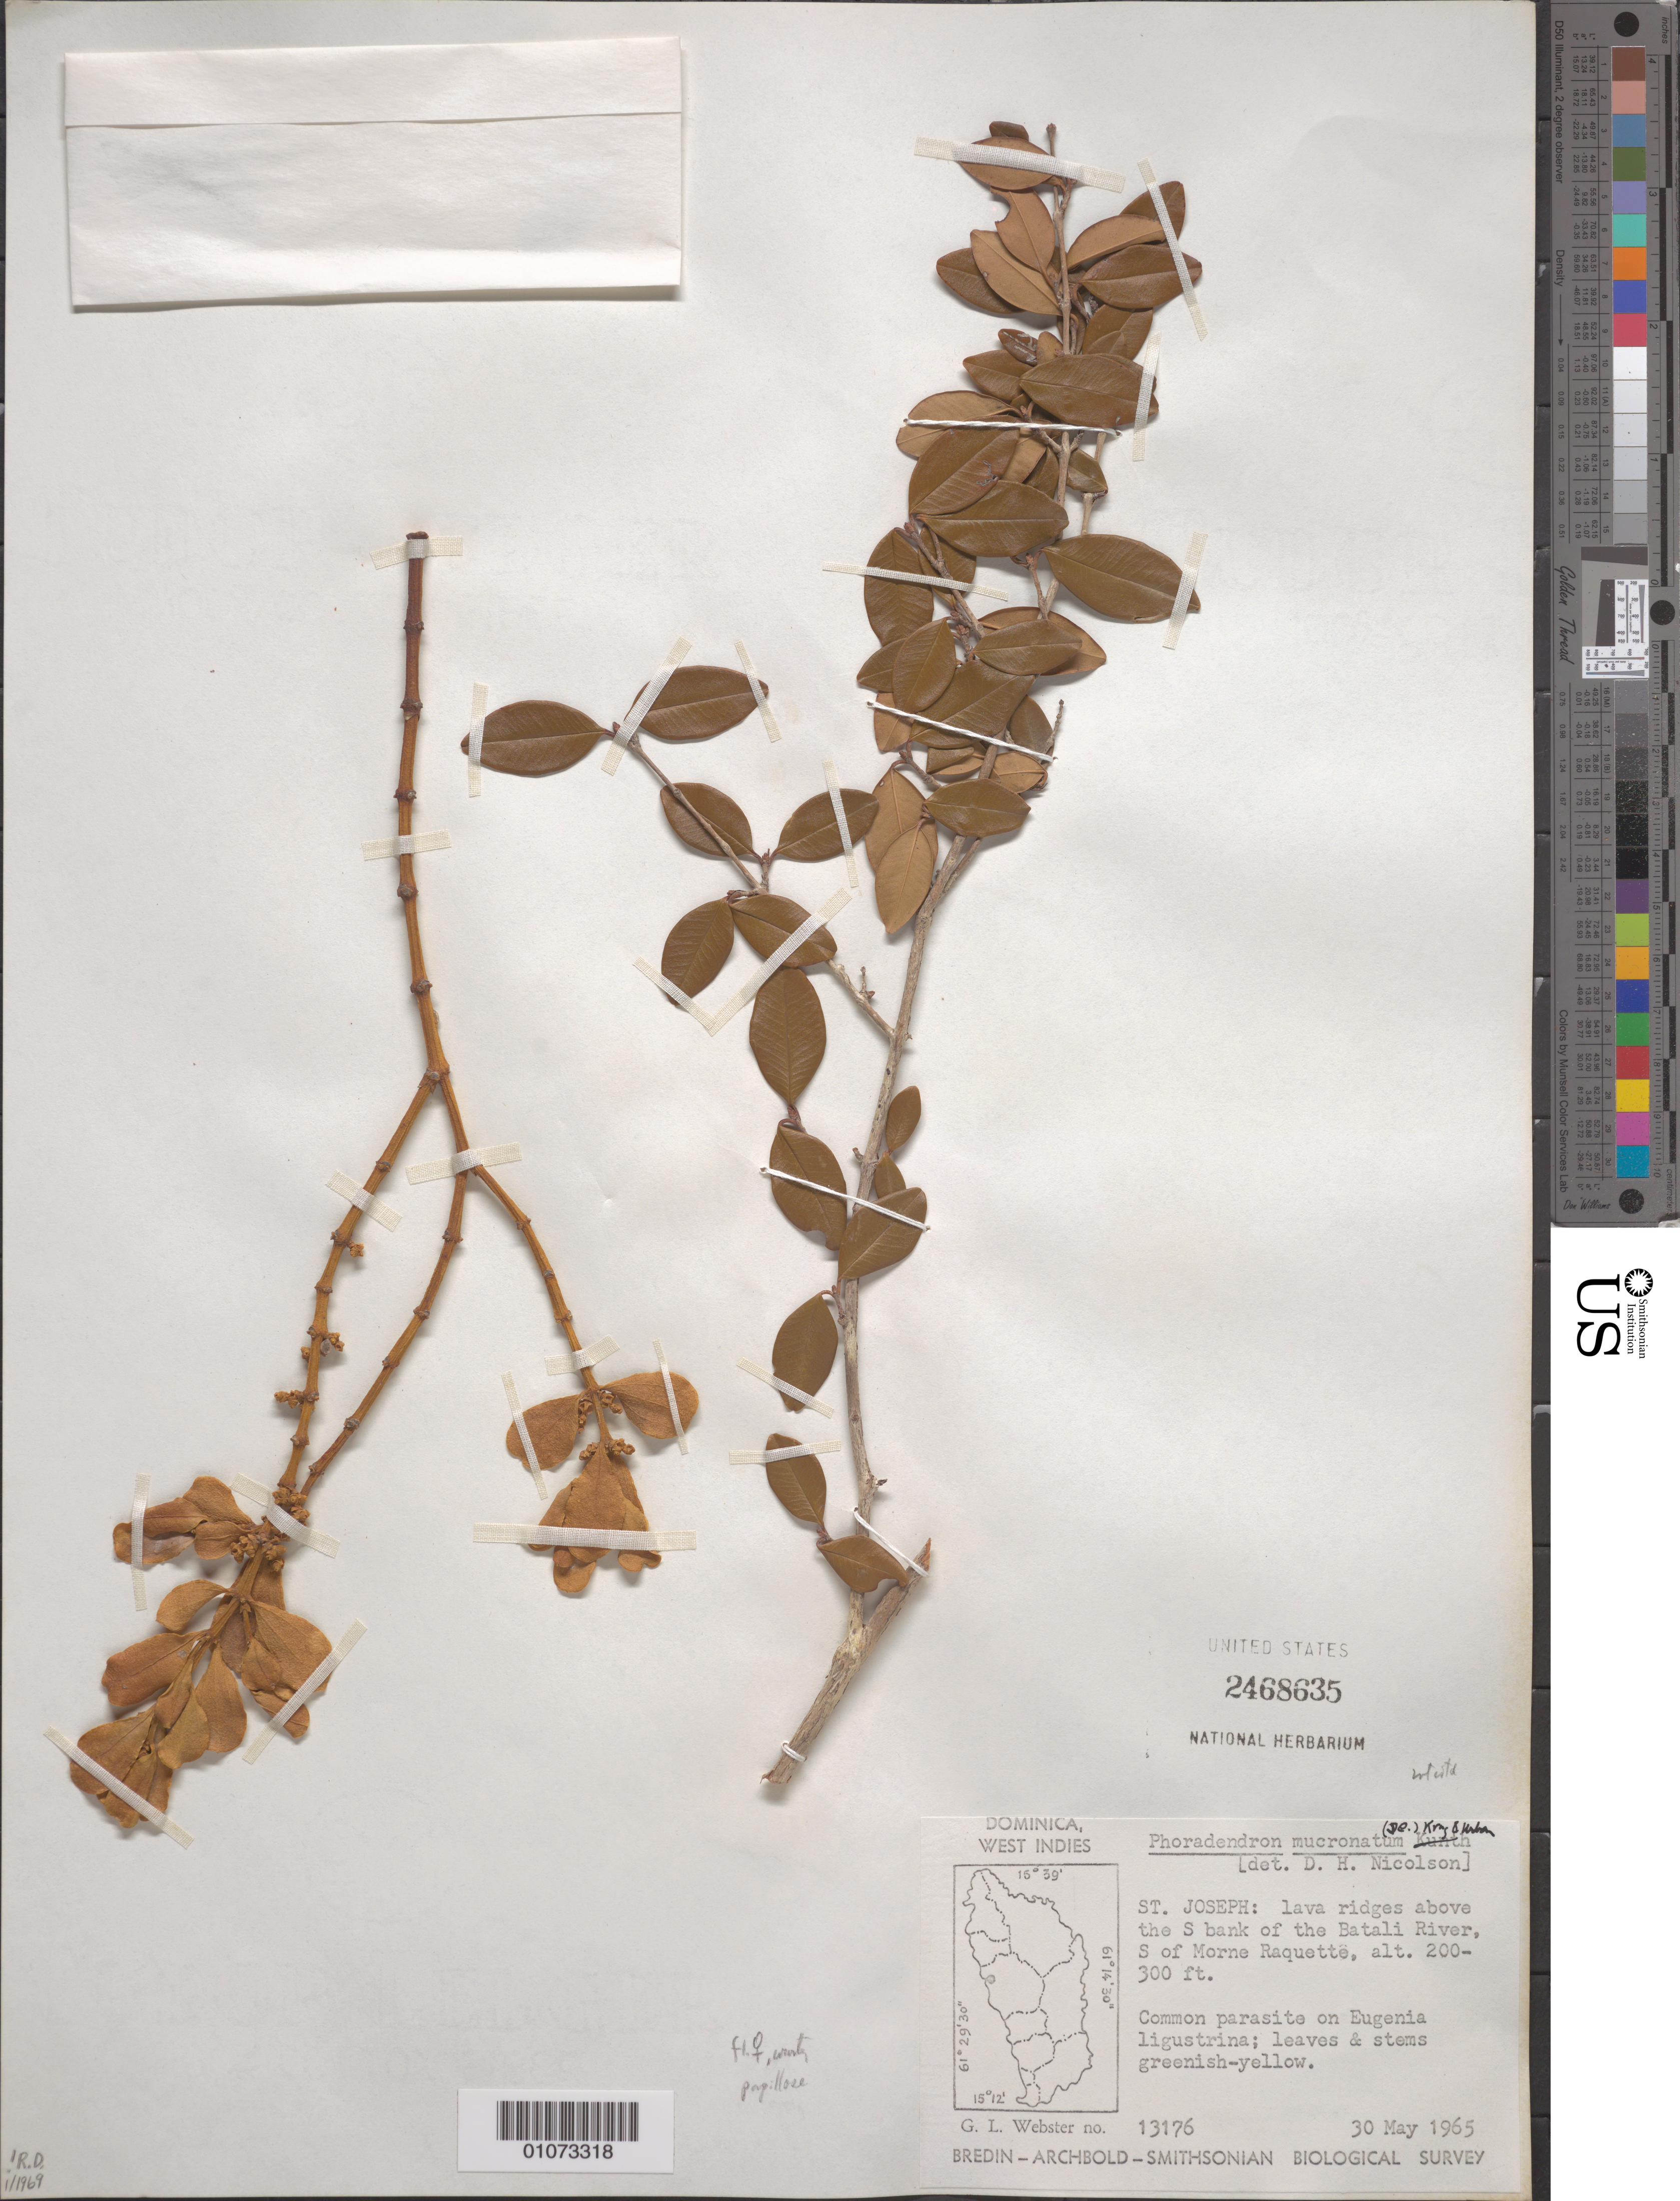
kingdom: Plantae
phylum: Tracheophyta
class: Magnoliopsida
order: Santalales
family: Viscaceae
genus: Phoradendron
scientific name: Phoradendron mucronatum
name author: (DC.) Krug & Urb.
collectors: G. L. Webster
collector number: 13176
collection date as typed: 30 May 1965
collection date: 1965-05-30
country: Dominica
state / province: St. Joseph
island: Dominica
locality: South of Morne Raquette, lava ridges above the South bank of the Batali River.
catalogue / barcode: US 246835